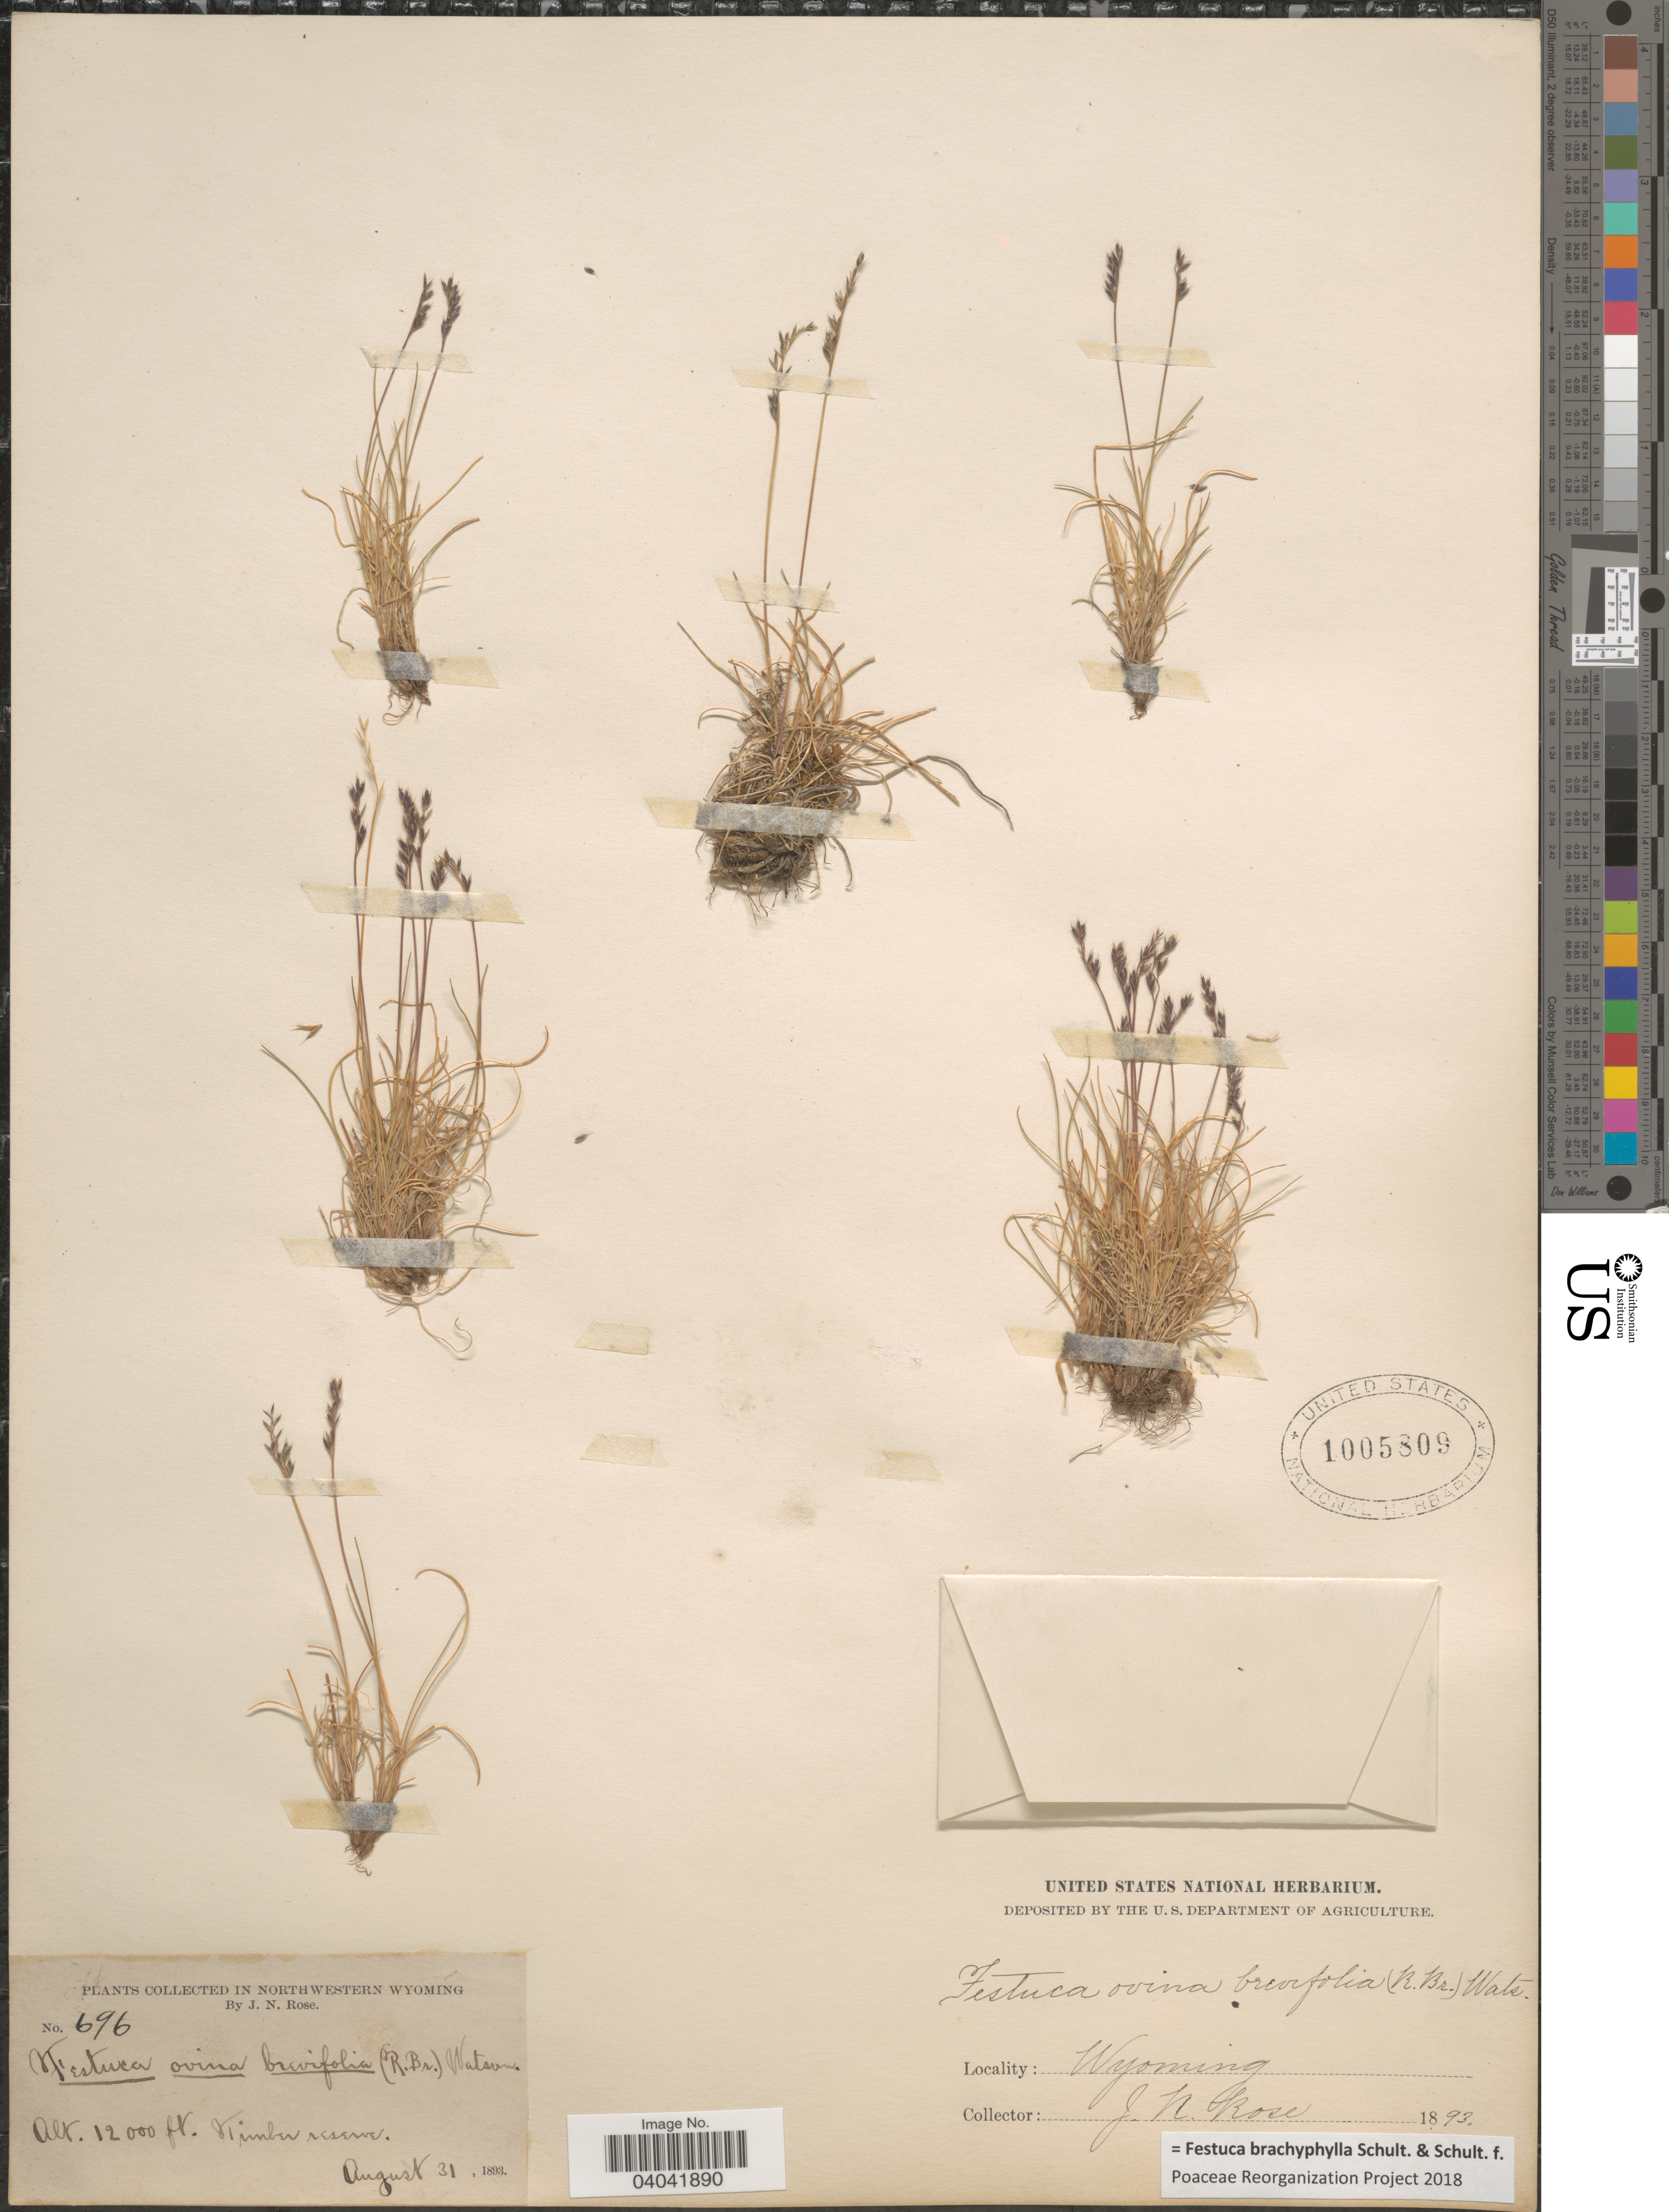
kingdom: Plantae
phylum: Tracheophyta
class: Liliopsida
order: Poales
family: Poaceae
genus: Festuca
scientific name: Festuca brachyphylla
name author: Schult. & Schult. f.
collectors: J. N. Rose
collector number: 696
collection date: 1893-08-31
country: United States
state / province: Wyoming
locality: In Northwestern Wyoming. Timber reserve.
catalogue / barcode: US 1005809